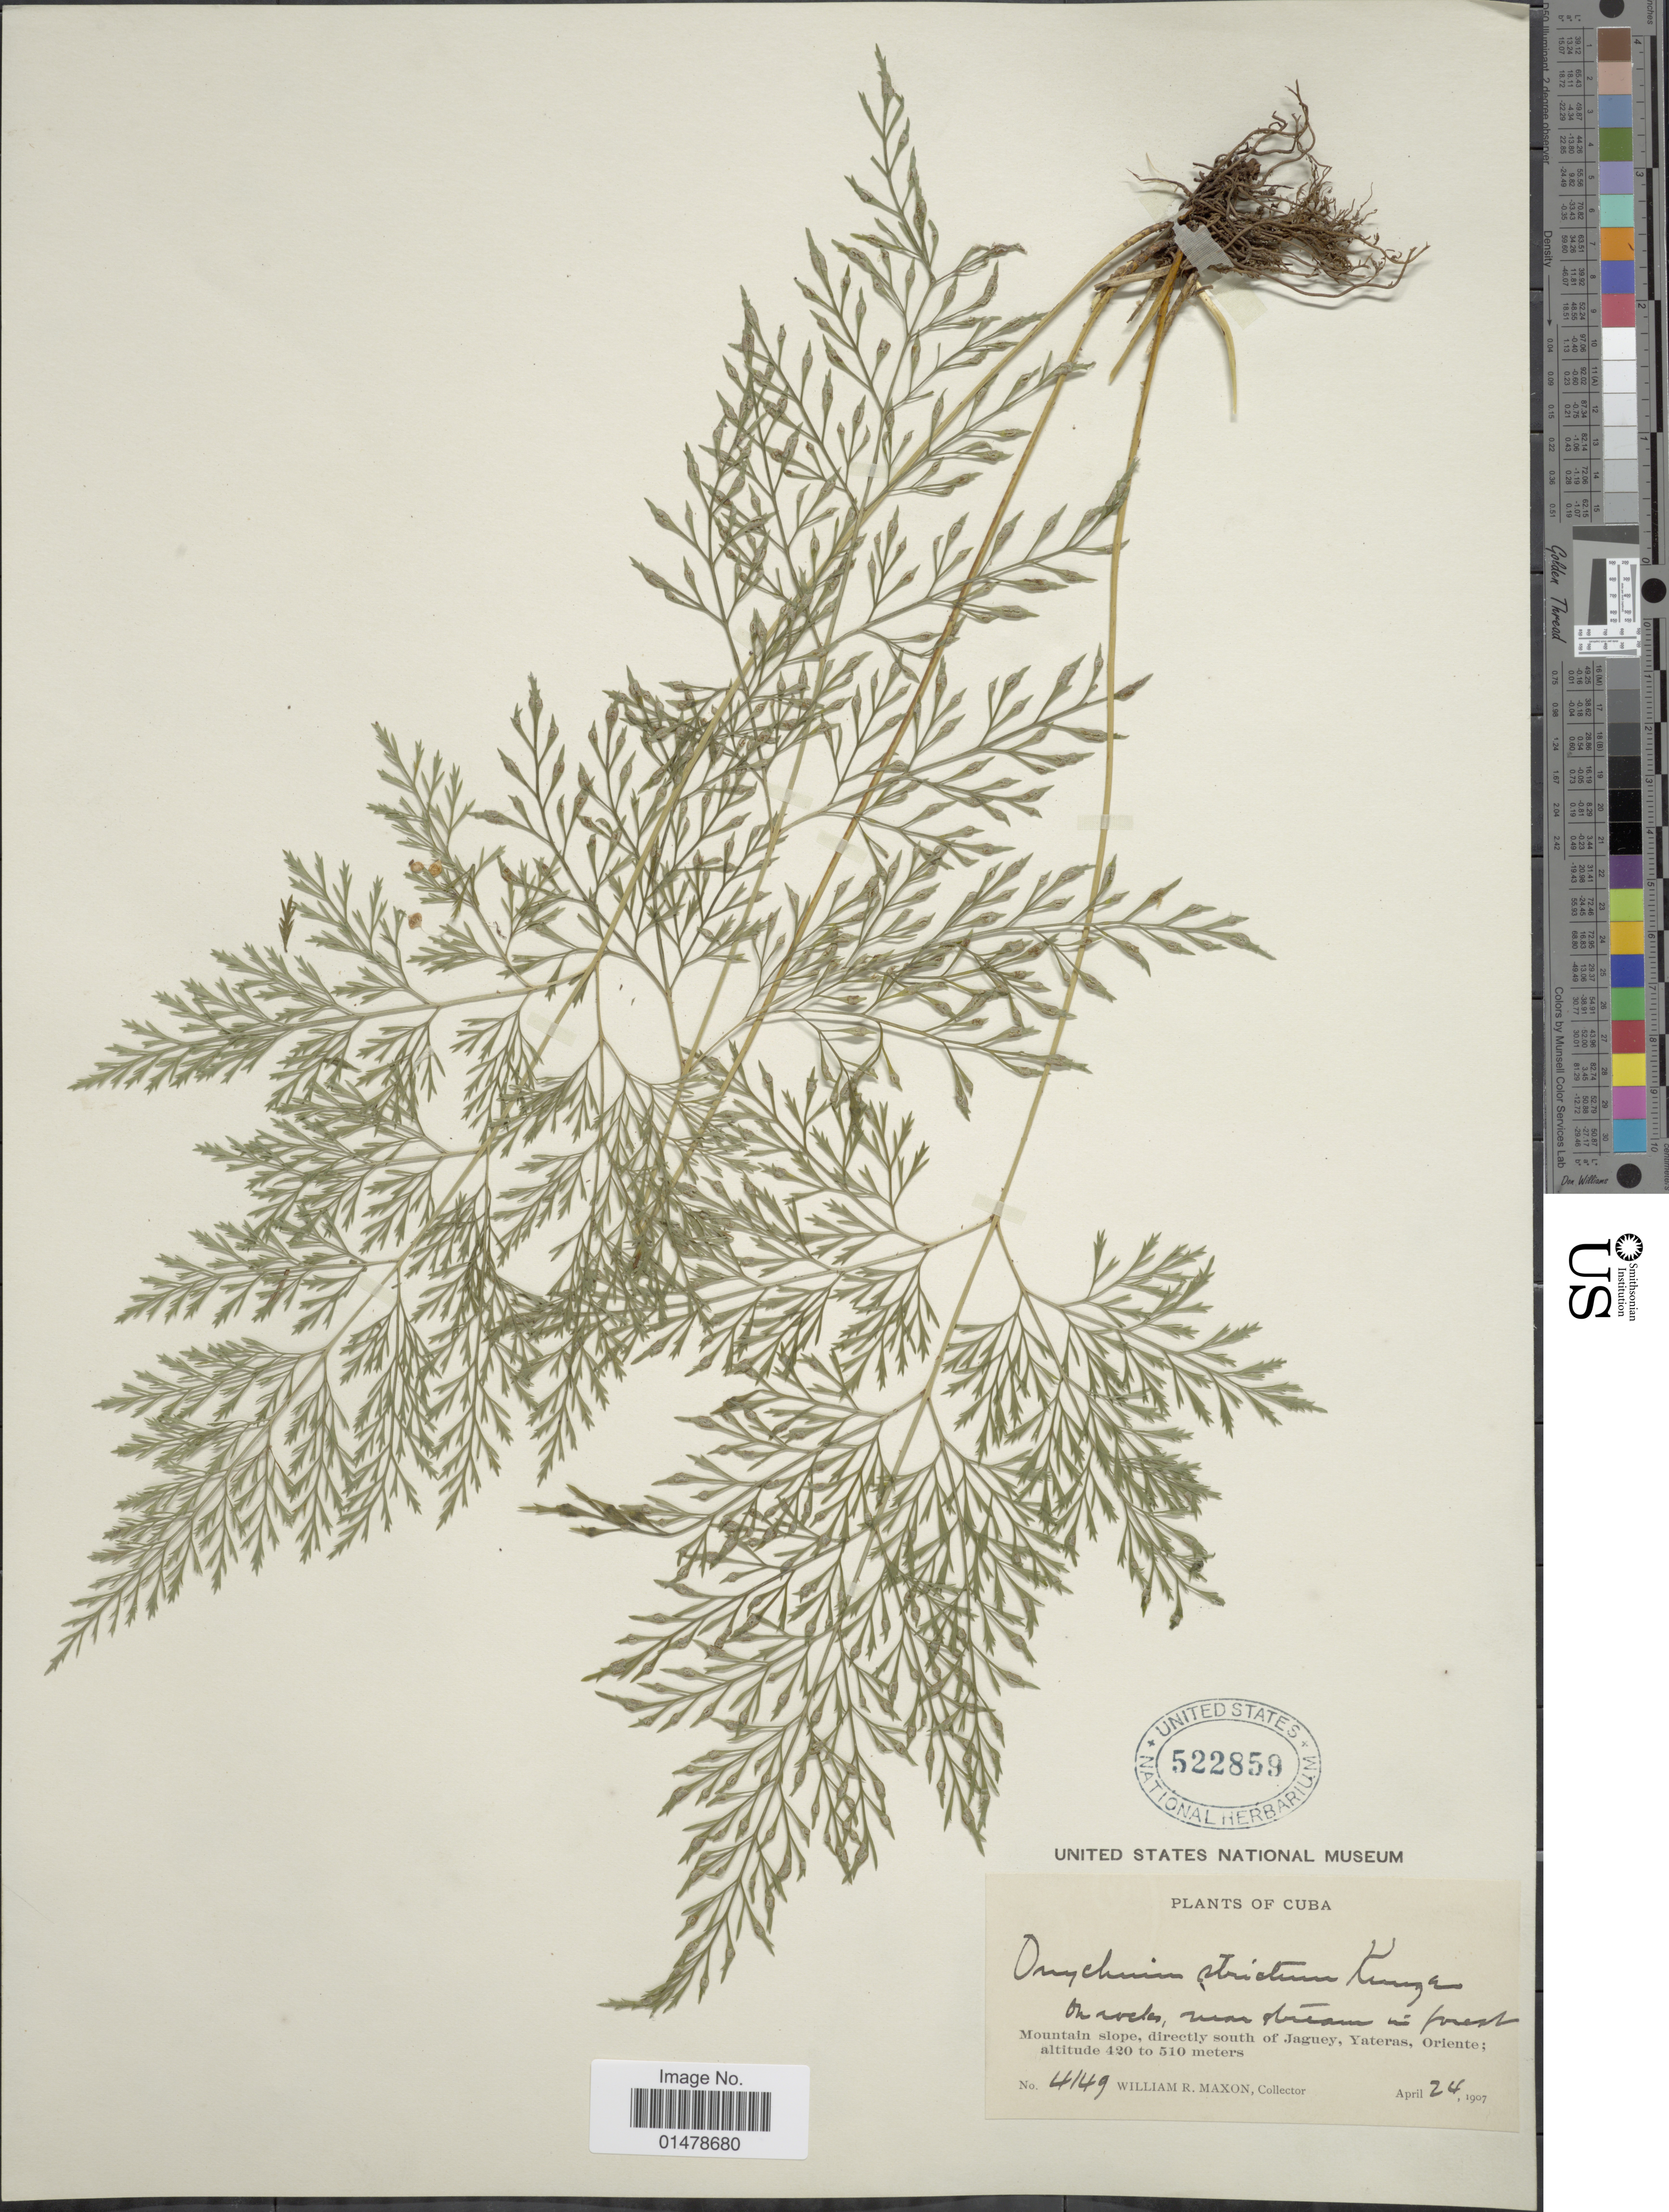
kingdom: Plantae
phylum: Tracheophyta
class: Polypodiopsida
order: Polypodiales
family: Pteridaceae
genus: Pteris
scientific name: Pteris hexagona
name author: (L.) Proctor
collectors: W. R. Maxon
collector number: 4149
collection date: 1907-04-24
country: Cuba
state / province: Oriente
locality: Mountain slope, directly south of Jaguey, Yateras.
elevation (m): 420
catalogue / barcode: US 522859